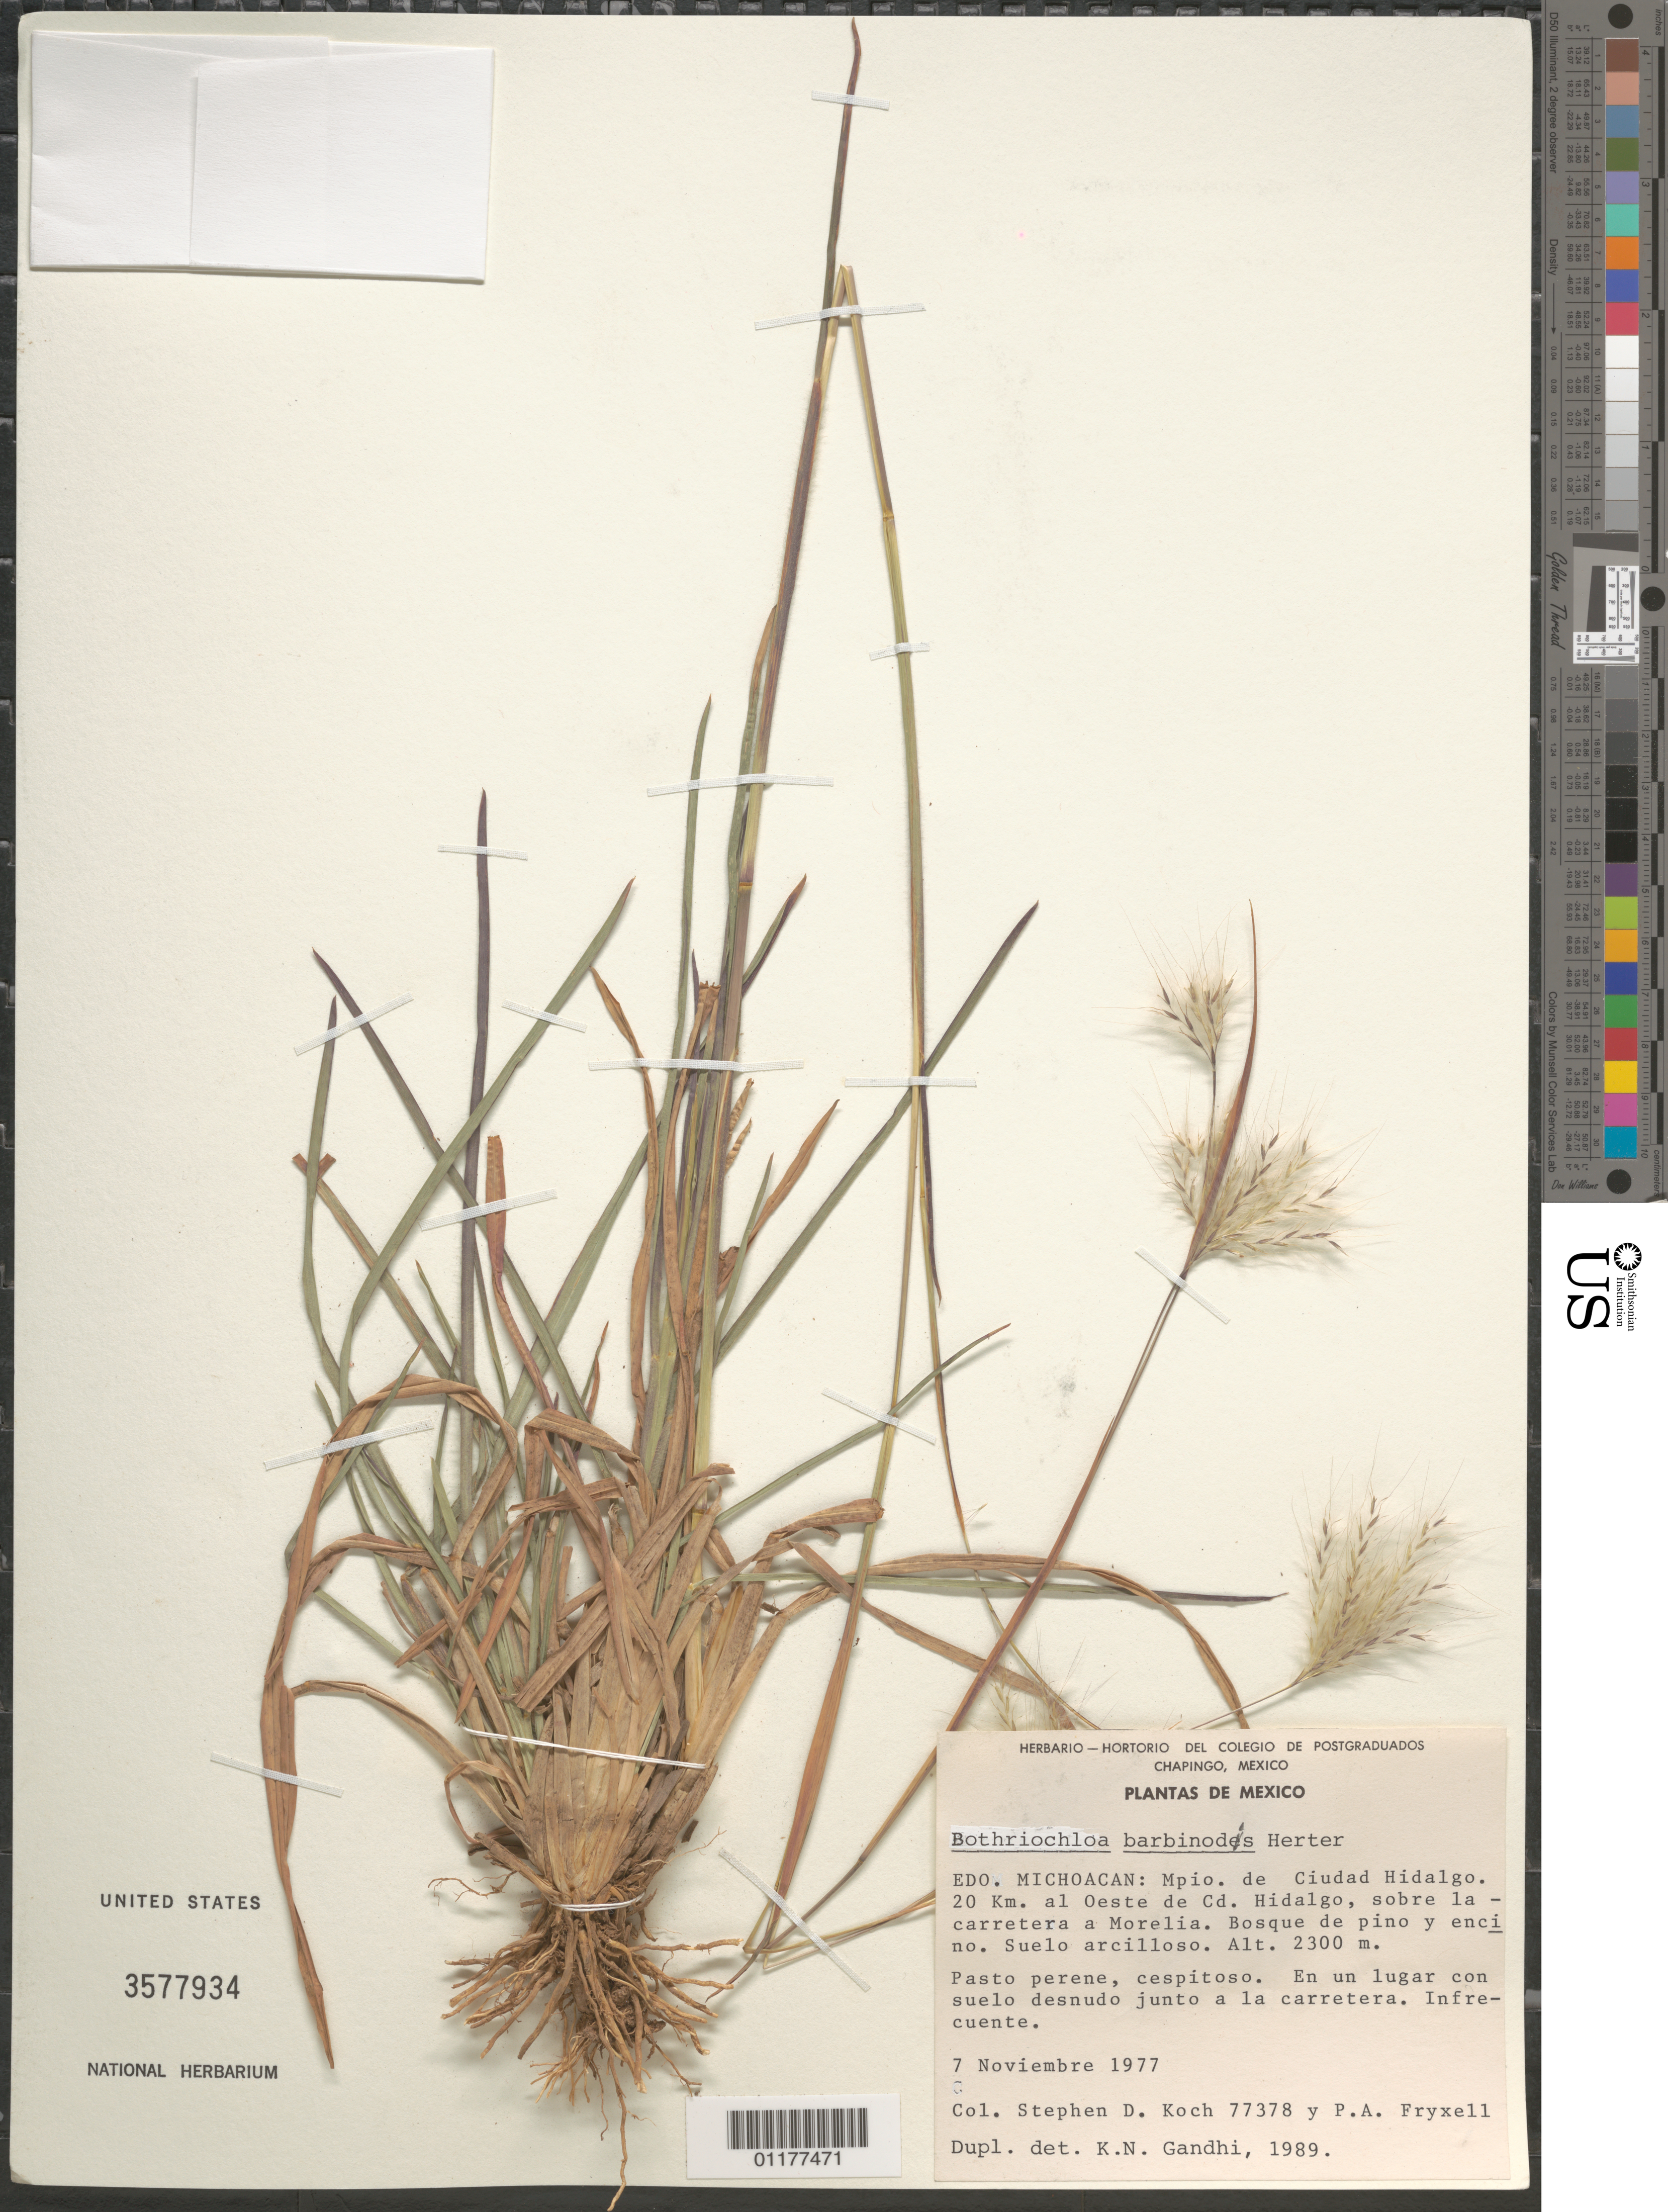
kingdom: Plantae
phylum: Tracheophyta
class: Liliopsida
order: Poales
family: Poaceae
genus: Bothriochloa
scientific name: Bothriochloa barbinodis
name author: (Lag.) Herter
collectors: S. D. Koch & P. A. Fryxell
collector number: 77378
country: Mexico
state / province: Michoacán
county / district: Ciudad de Hidalgo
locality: W of Cd. Hidalgo,m sobre la carretera a Morelia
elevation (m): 2300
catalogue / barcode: US 3577934